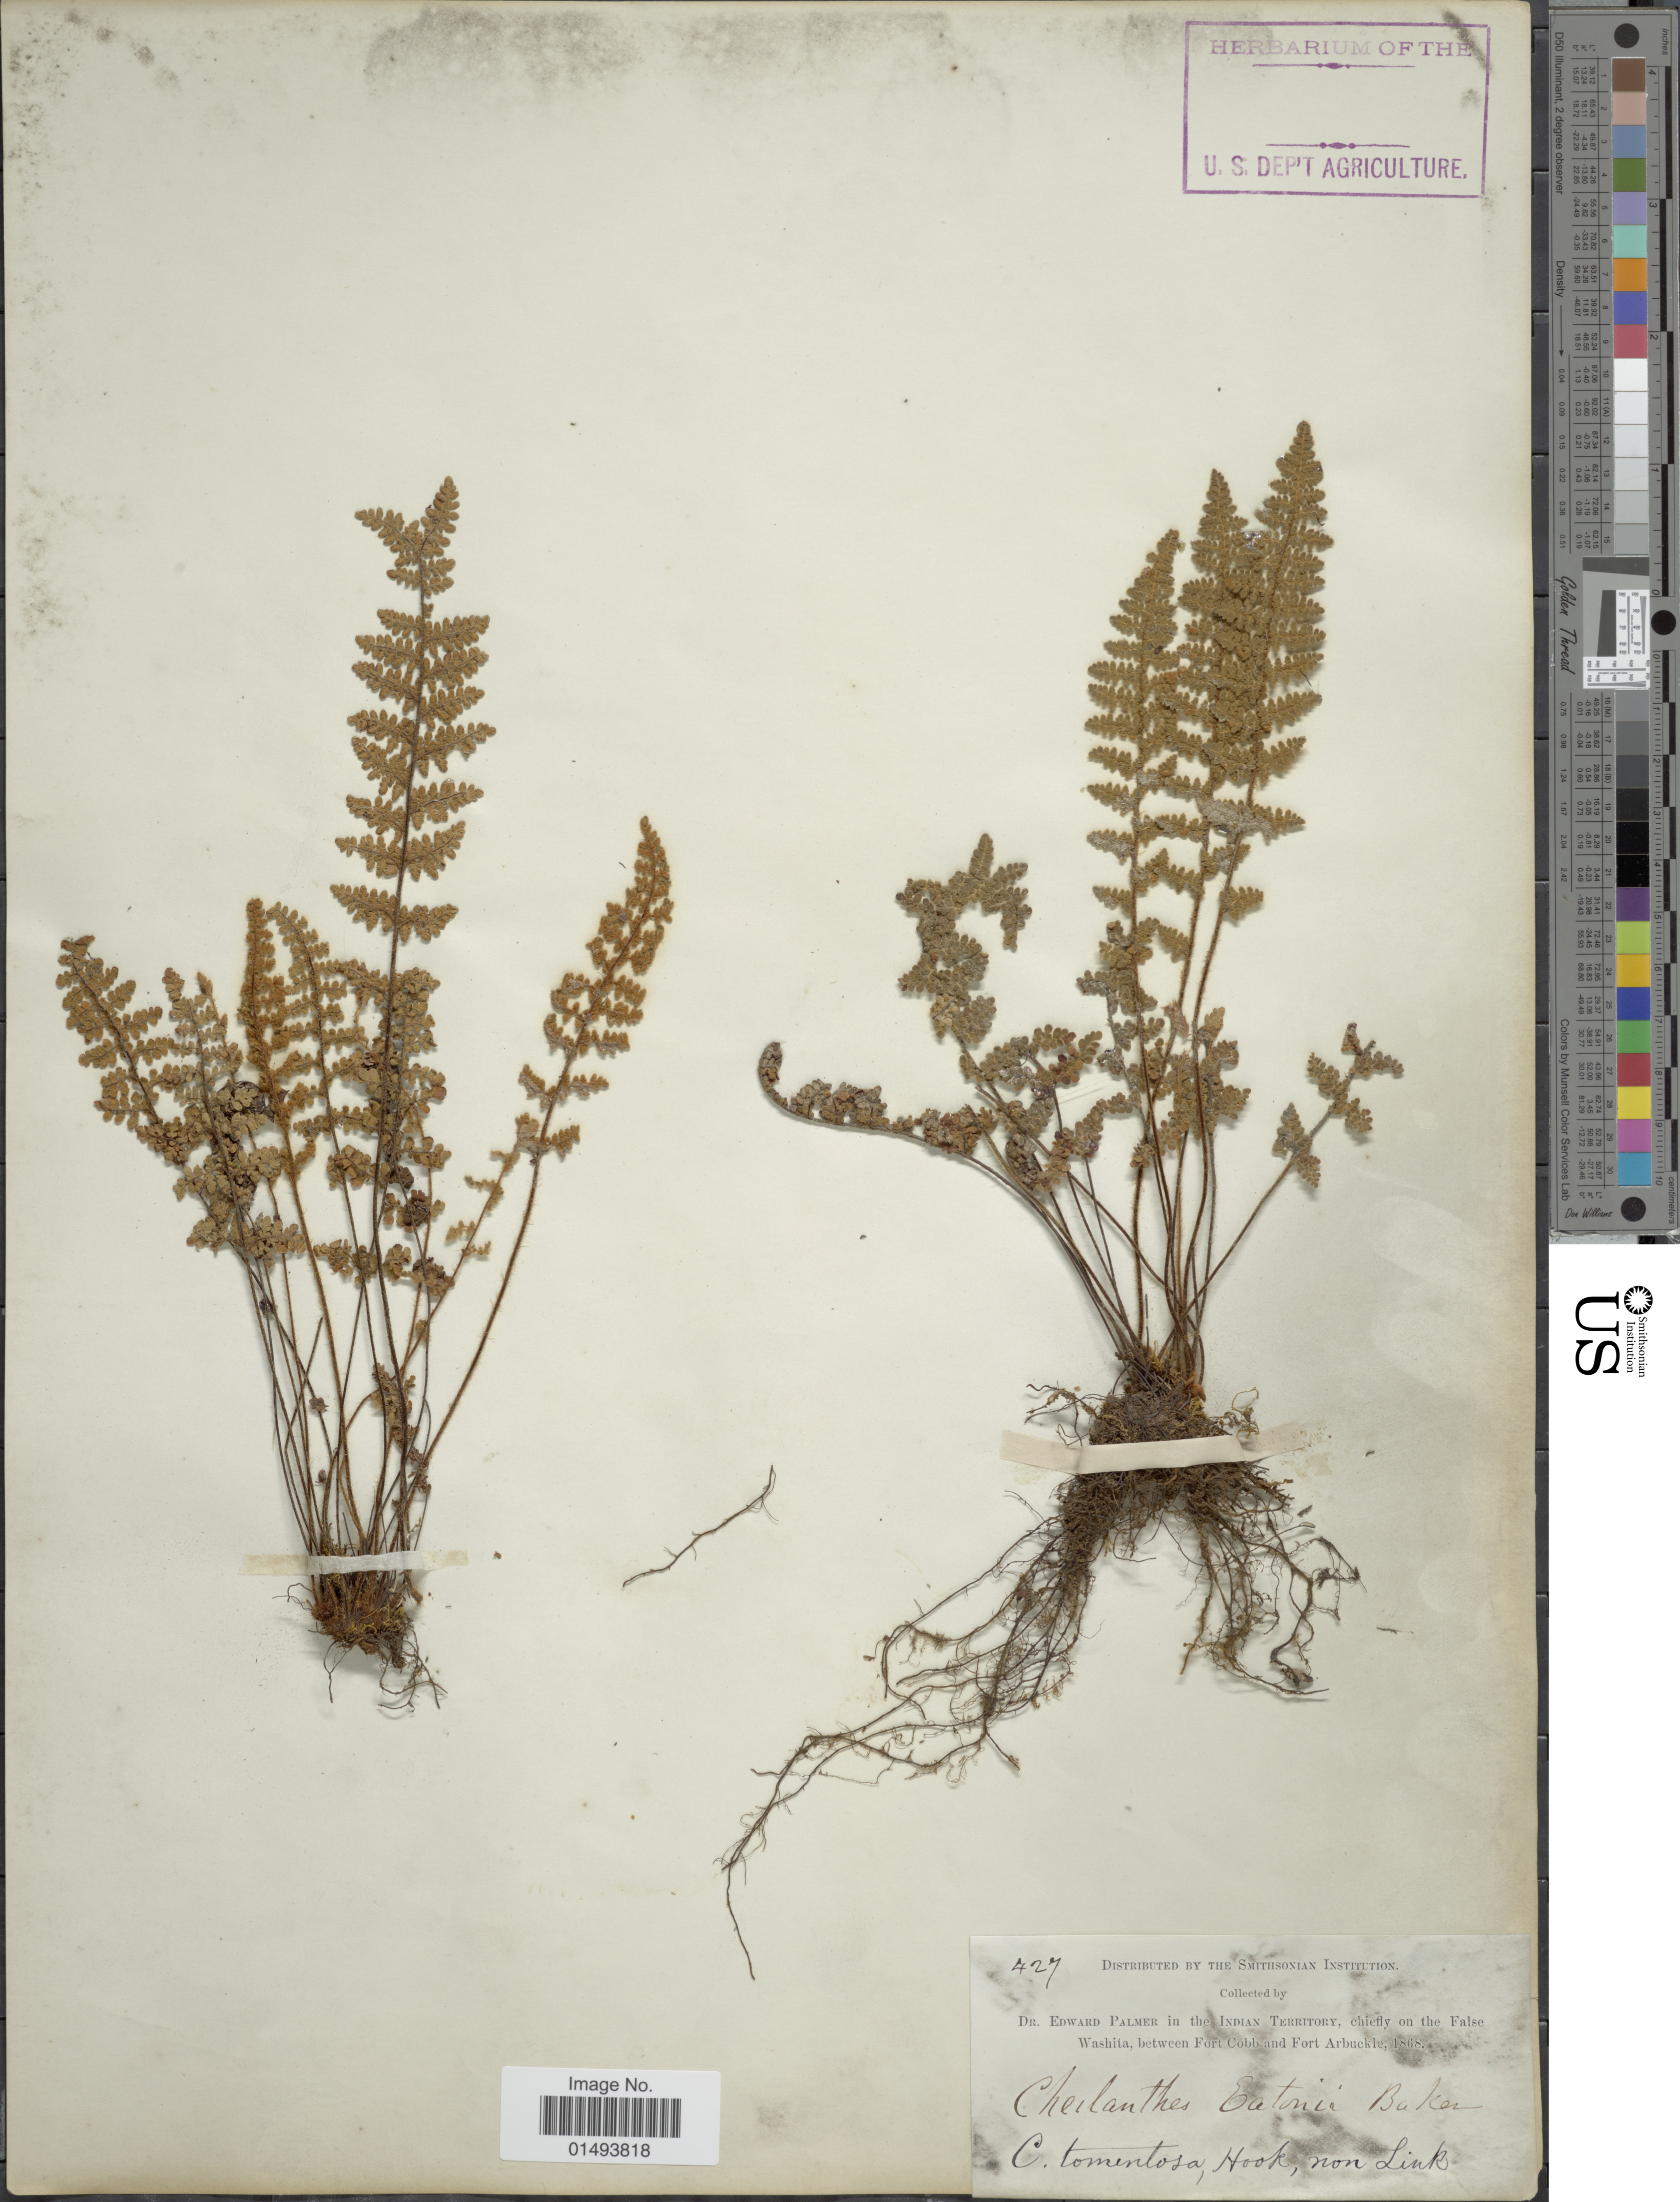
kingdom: Plantae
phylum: Tracheophyta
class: Polypodiopsida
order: Polypodiales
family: Pteridaceae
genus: Myriopteris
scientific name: Myriopteris rufa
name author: Fée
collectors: E. Palmer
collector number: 427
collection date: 1868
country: United States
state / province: Oklahoma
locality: In the Indian Terrirtory, chiefly on the False Washita, between Fort Cobb and Fort Arbuckle